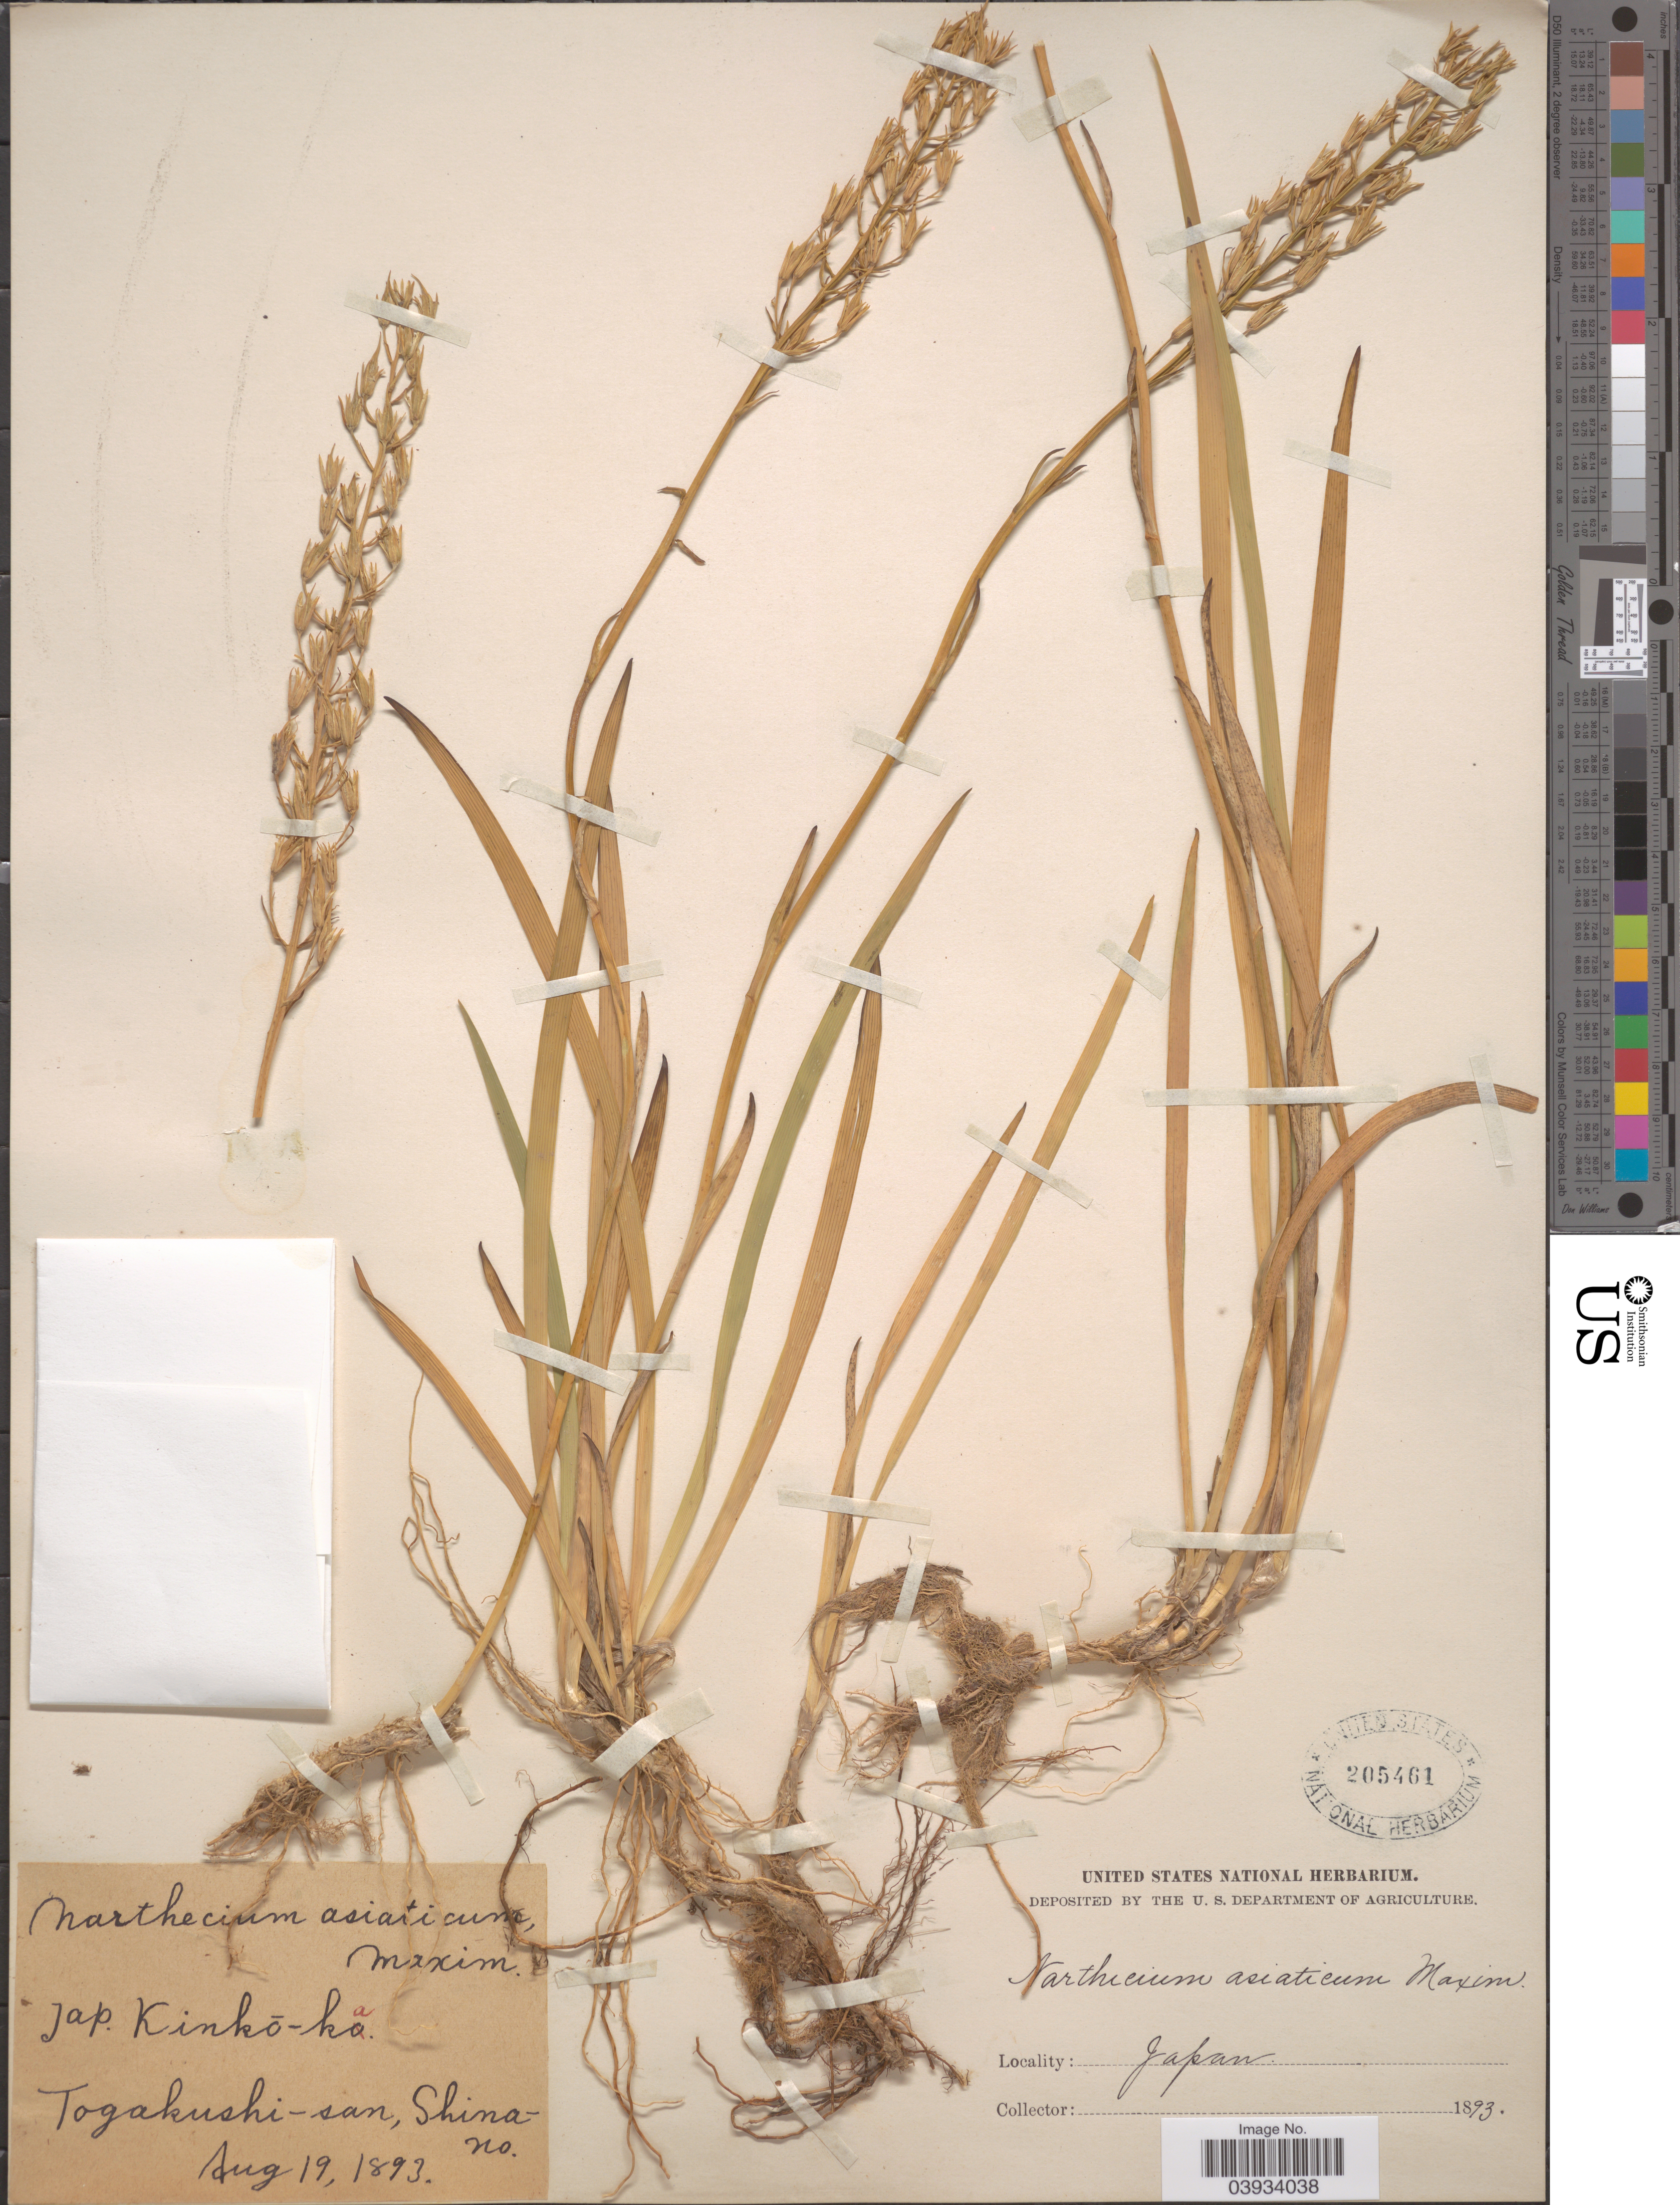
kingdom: Plantae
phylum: Tracheophyta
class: Liliopsida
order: Dioscoreales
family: Nartheciaceae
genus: Narthecium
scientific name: Narthecium asiaticum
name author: Maxim.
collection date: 1893-08-19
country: Japan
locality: Togakushi-san, Shinano.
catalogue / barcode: US 205461